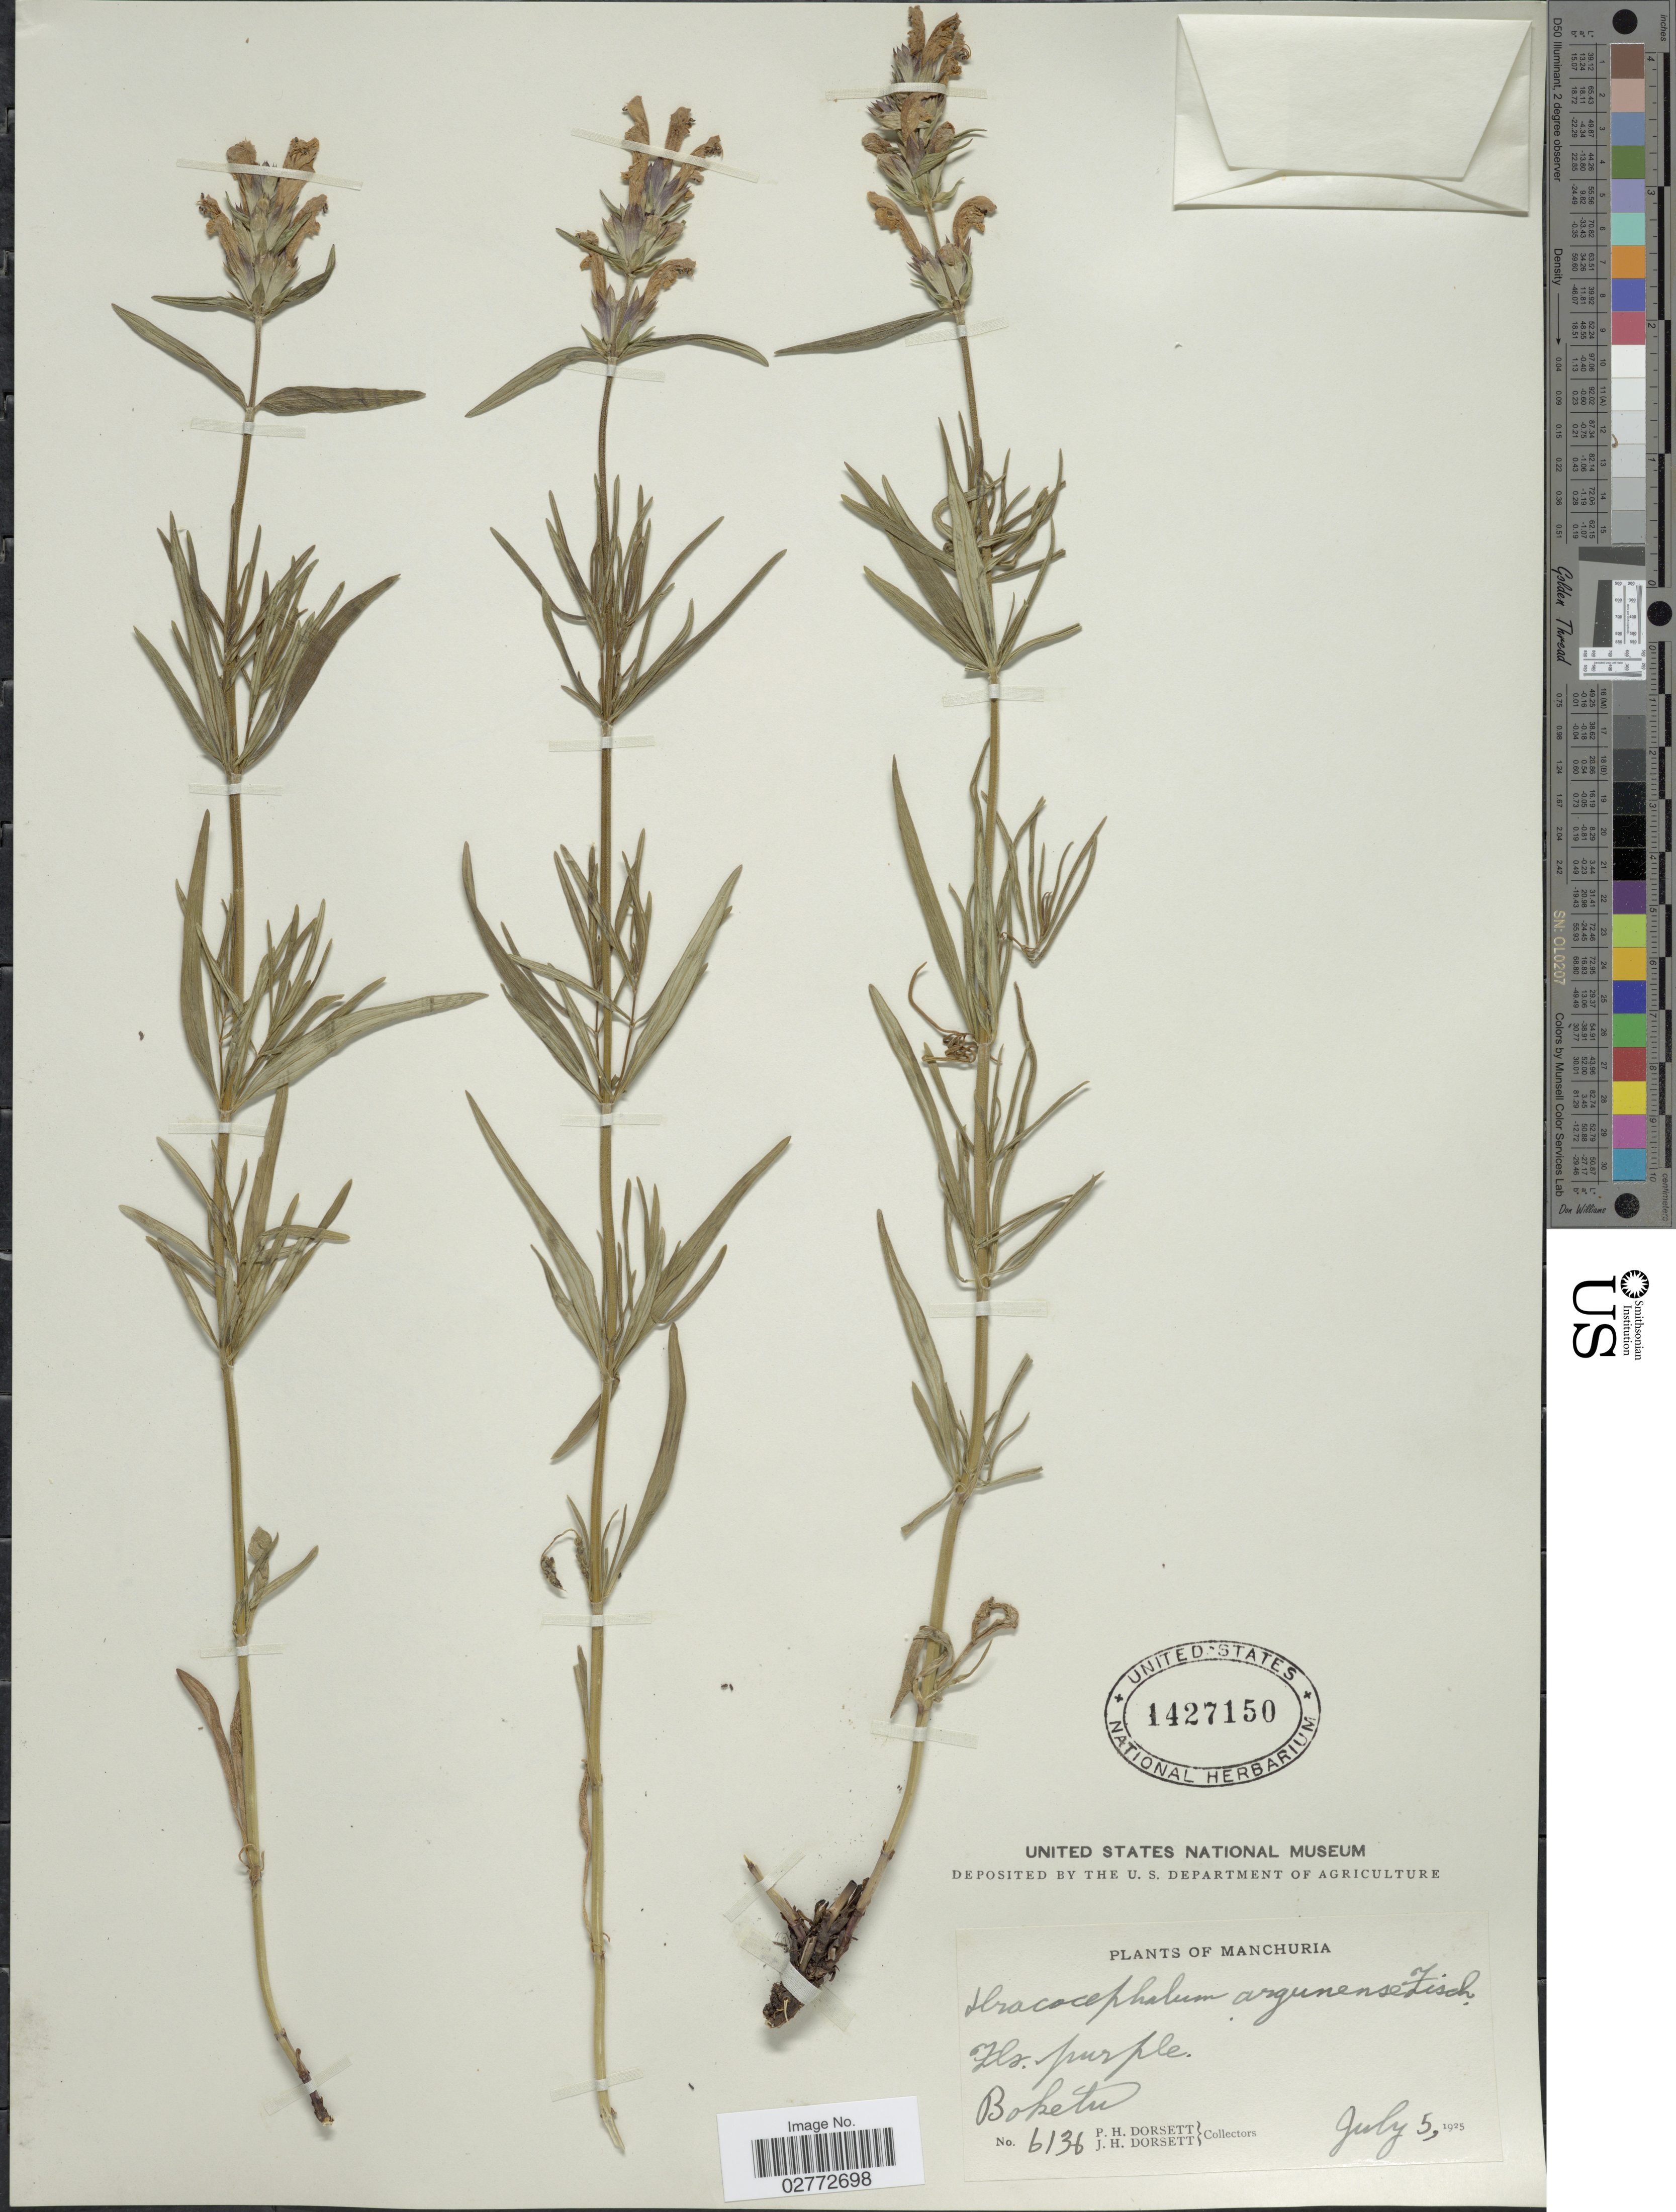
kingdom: Plantae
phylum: Tracheophyta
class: Magnoliopsida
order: Lamiales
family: Lamiaceae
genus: Dracocephalum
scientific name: Dracocephalum argunense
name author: Link ex Fisch.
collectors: P. H. Dorsett & J. Dorsett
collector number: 6136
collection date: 1925-07-05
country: China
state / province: Nei Monggol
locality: Manchuria. Boketu.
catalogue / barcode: US 1427150